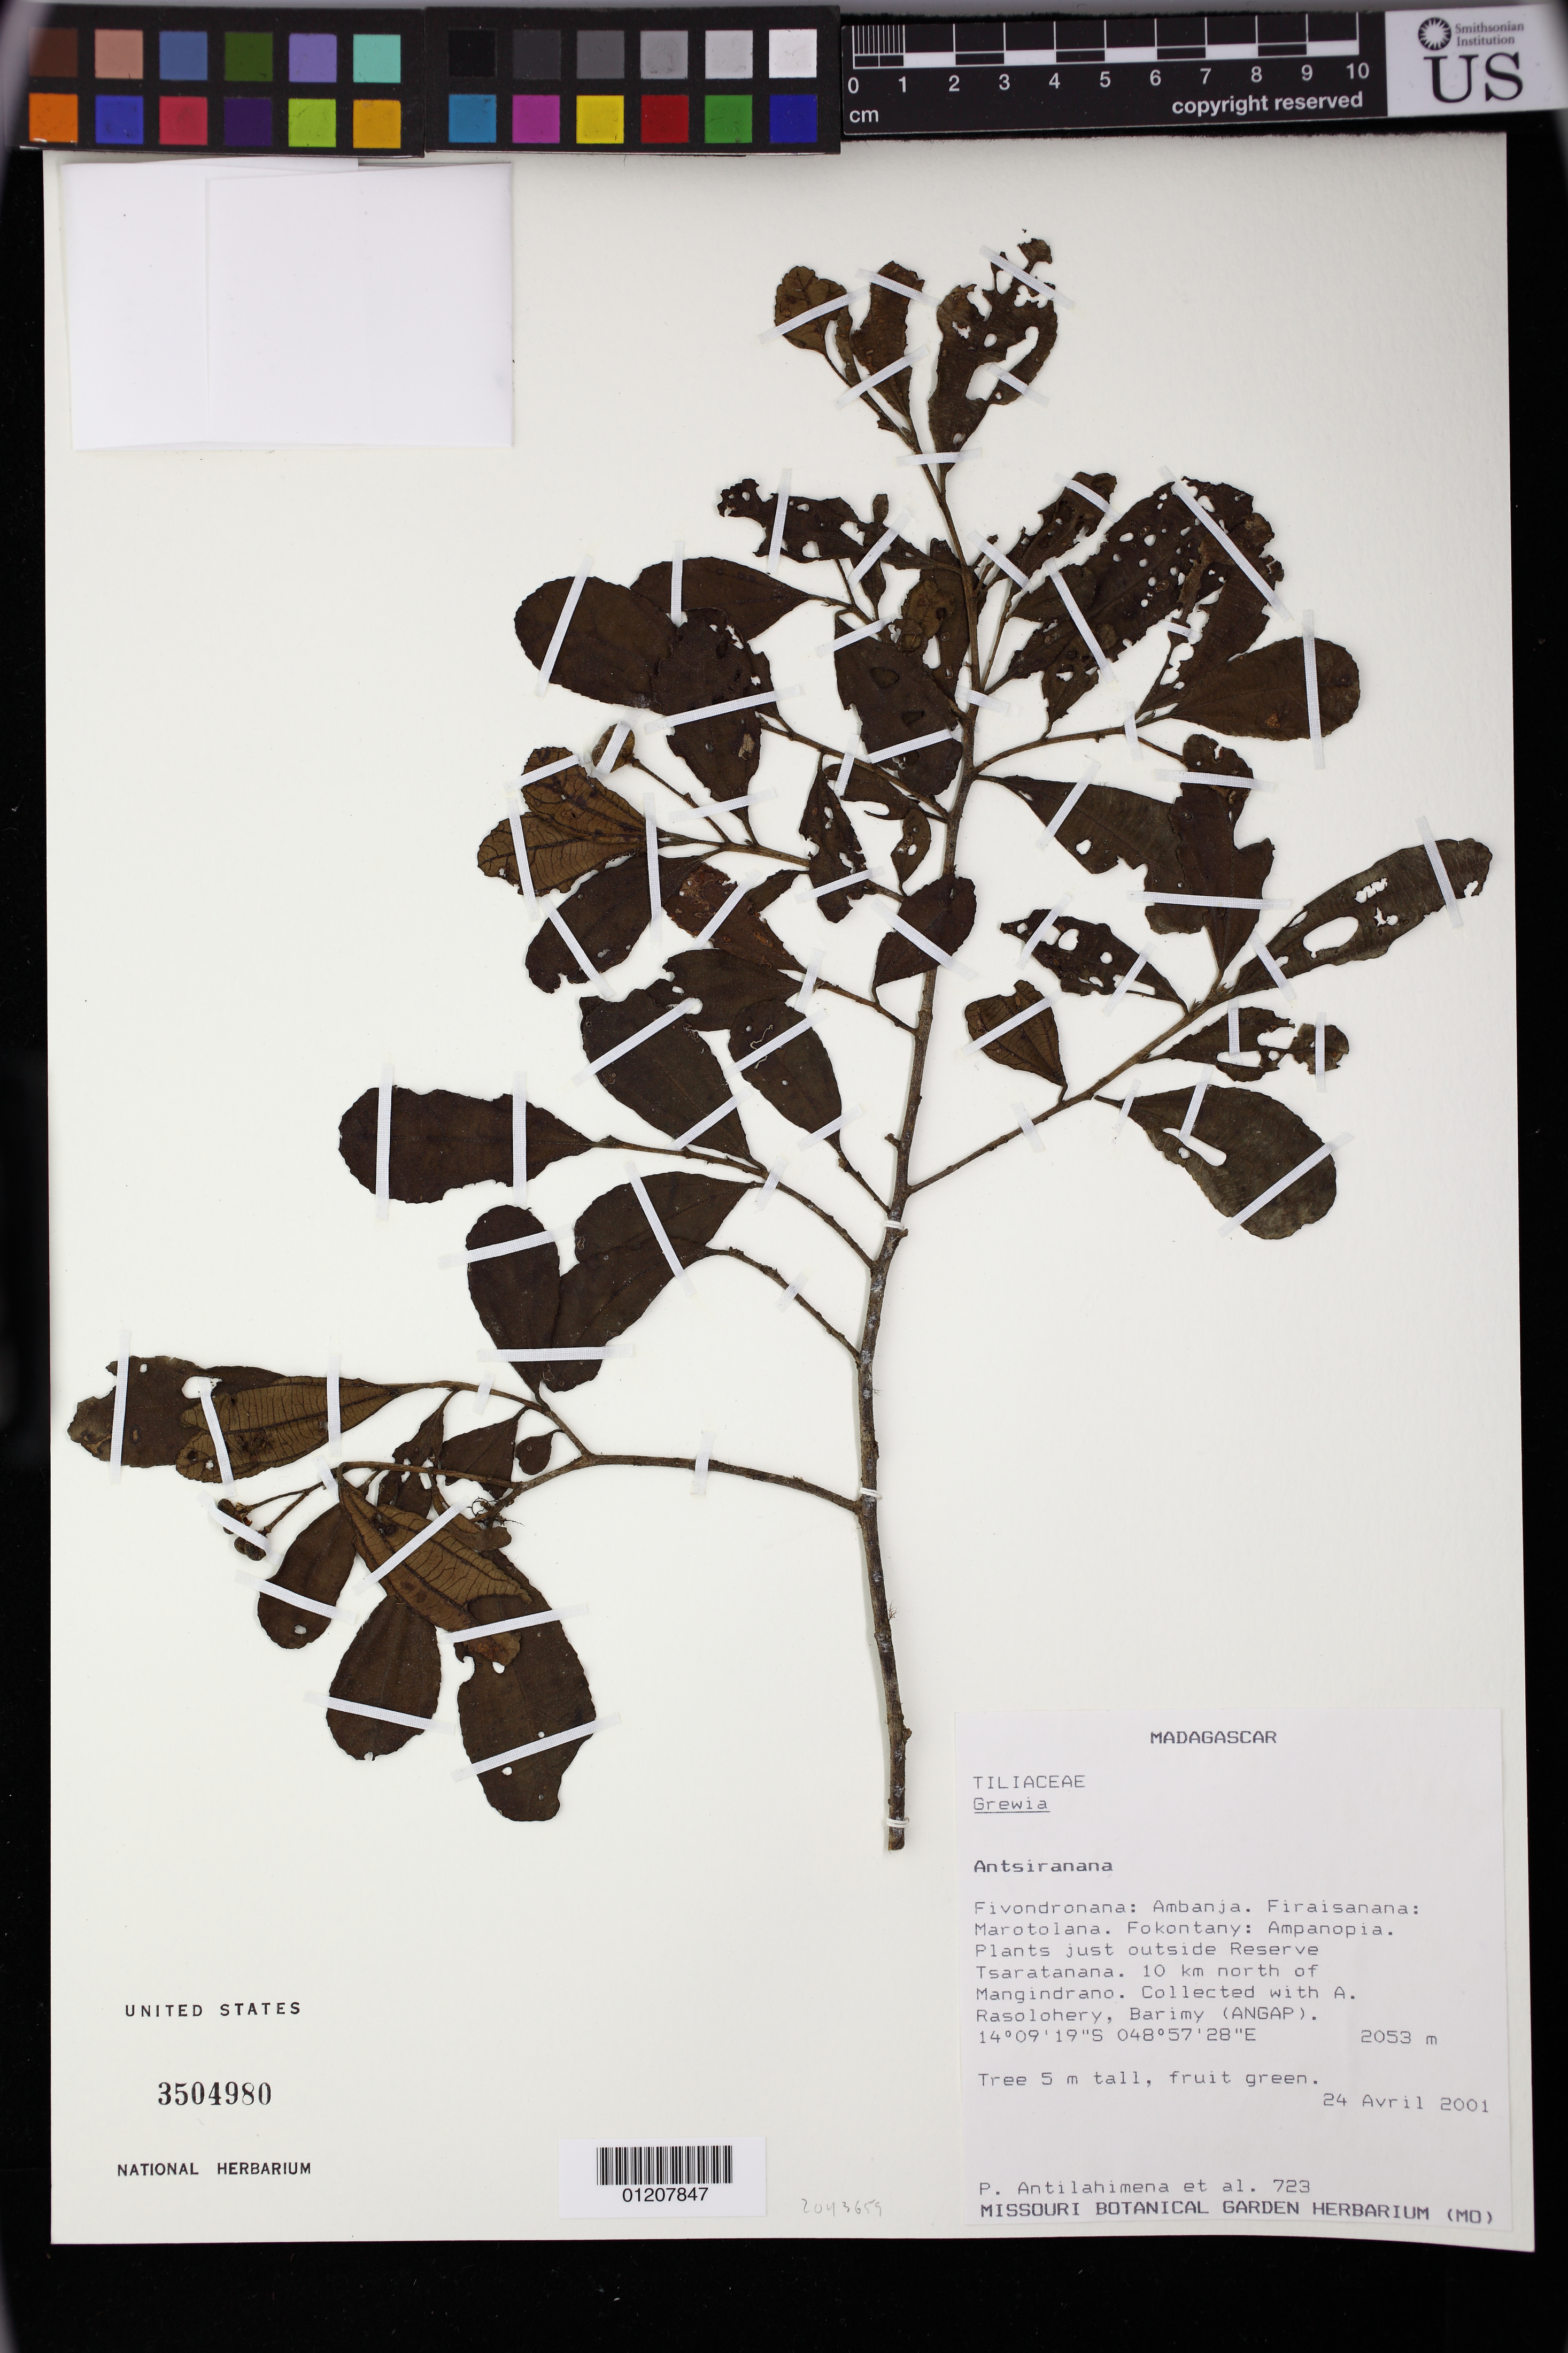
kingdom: Plantae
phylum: Tracheophyta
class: Magnoliopsida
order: Malvales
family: Malvaceae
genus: Grewia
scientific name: Grewia sp.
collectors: P. Antilahimena, A. Rasolohery & Barimy, --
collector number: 723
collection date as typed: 24 Apr 2001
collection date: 2001-04-24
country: Madagascar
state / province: Diana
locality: Antsiranana. Fivondromama: Ambanja. Firaisanana: Marotolana. Fokontany: Ampanopia.. Plants just outside Reserve Tsaratanana.10km north of Mangindrano.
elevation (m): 2053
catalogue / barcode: US 3504980